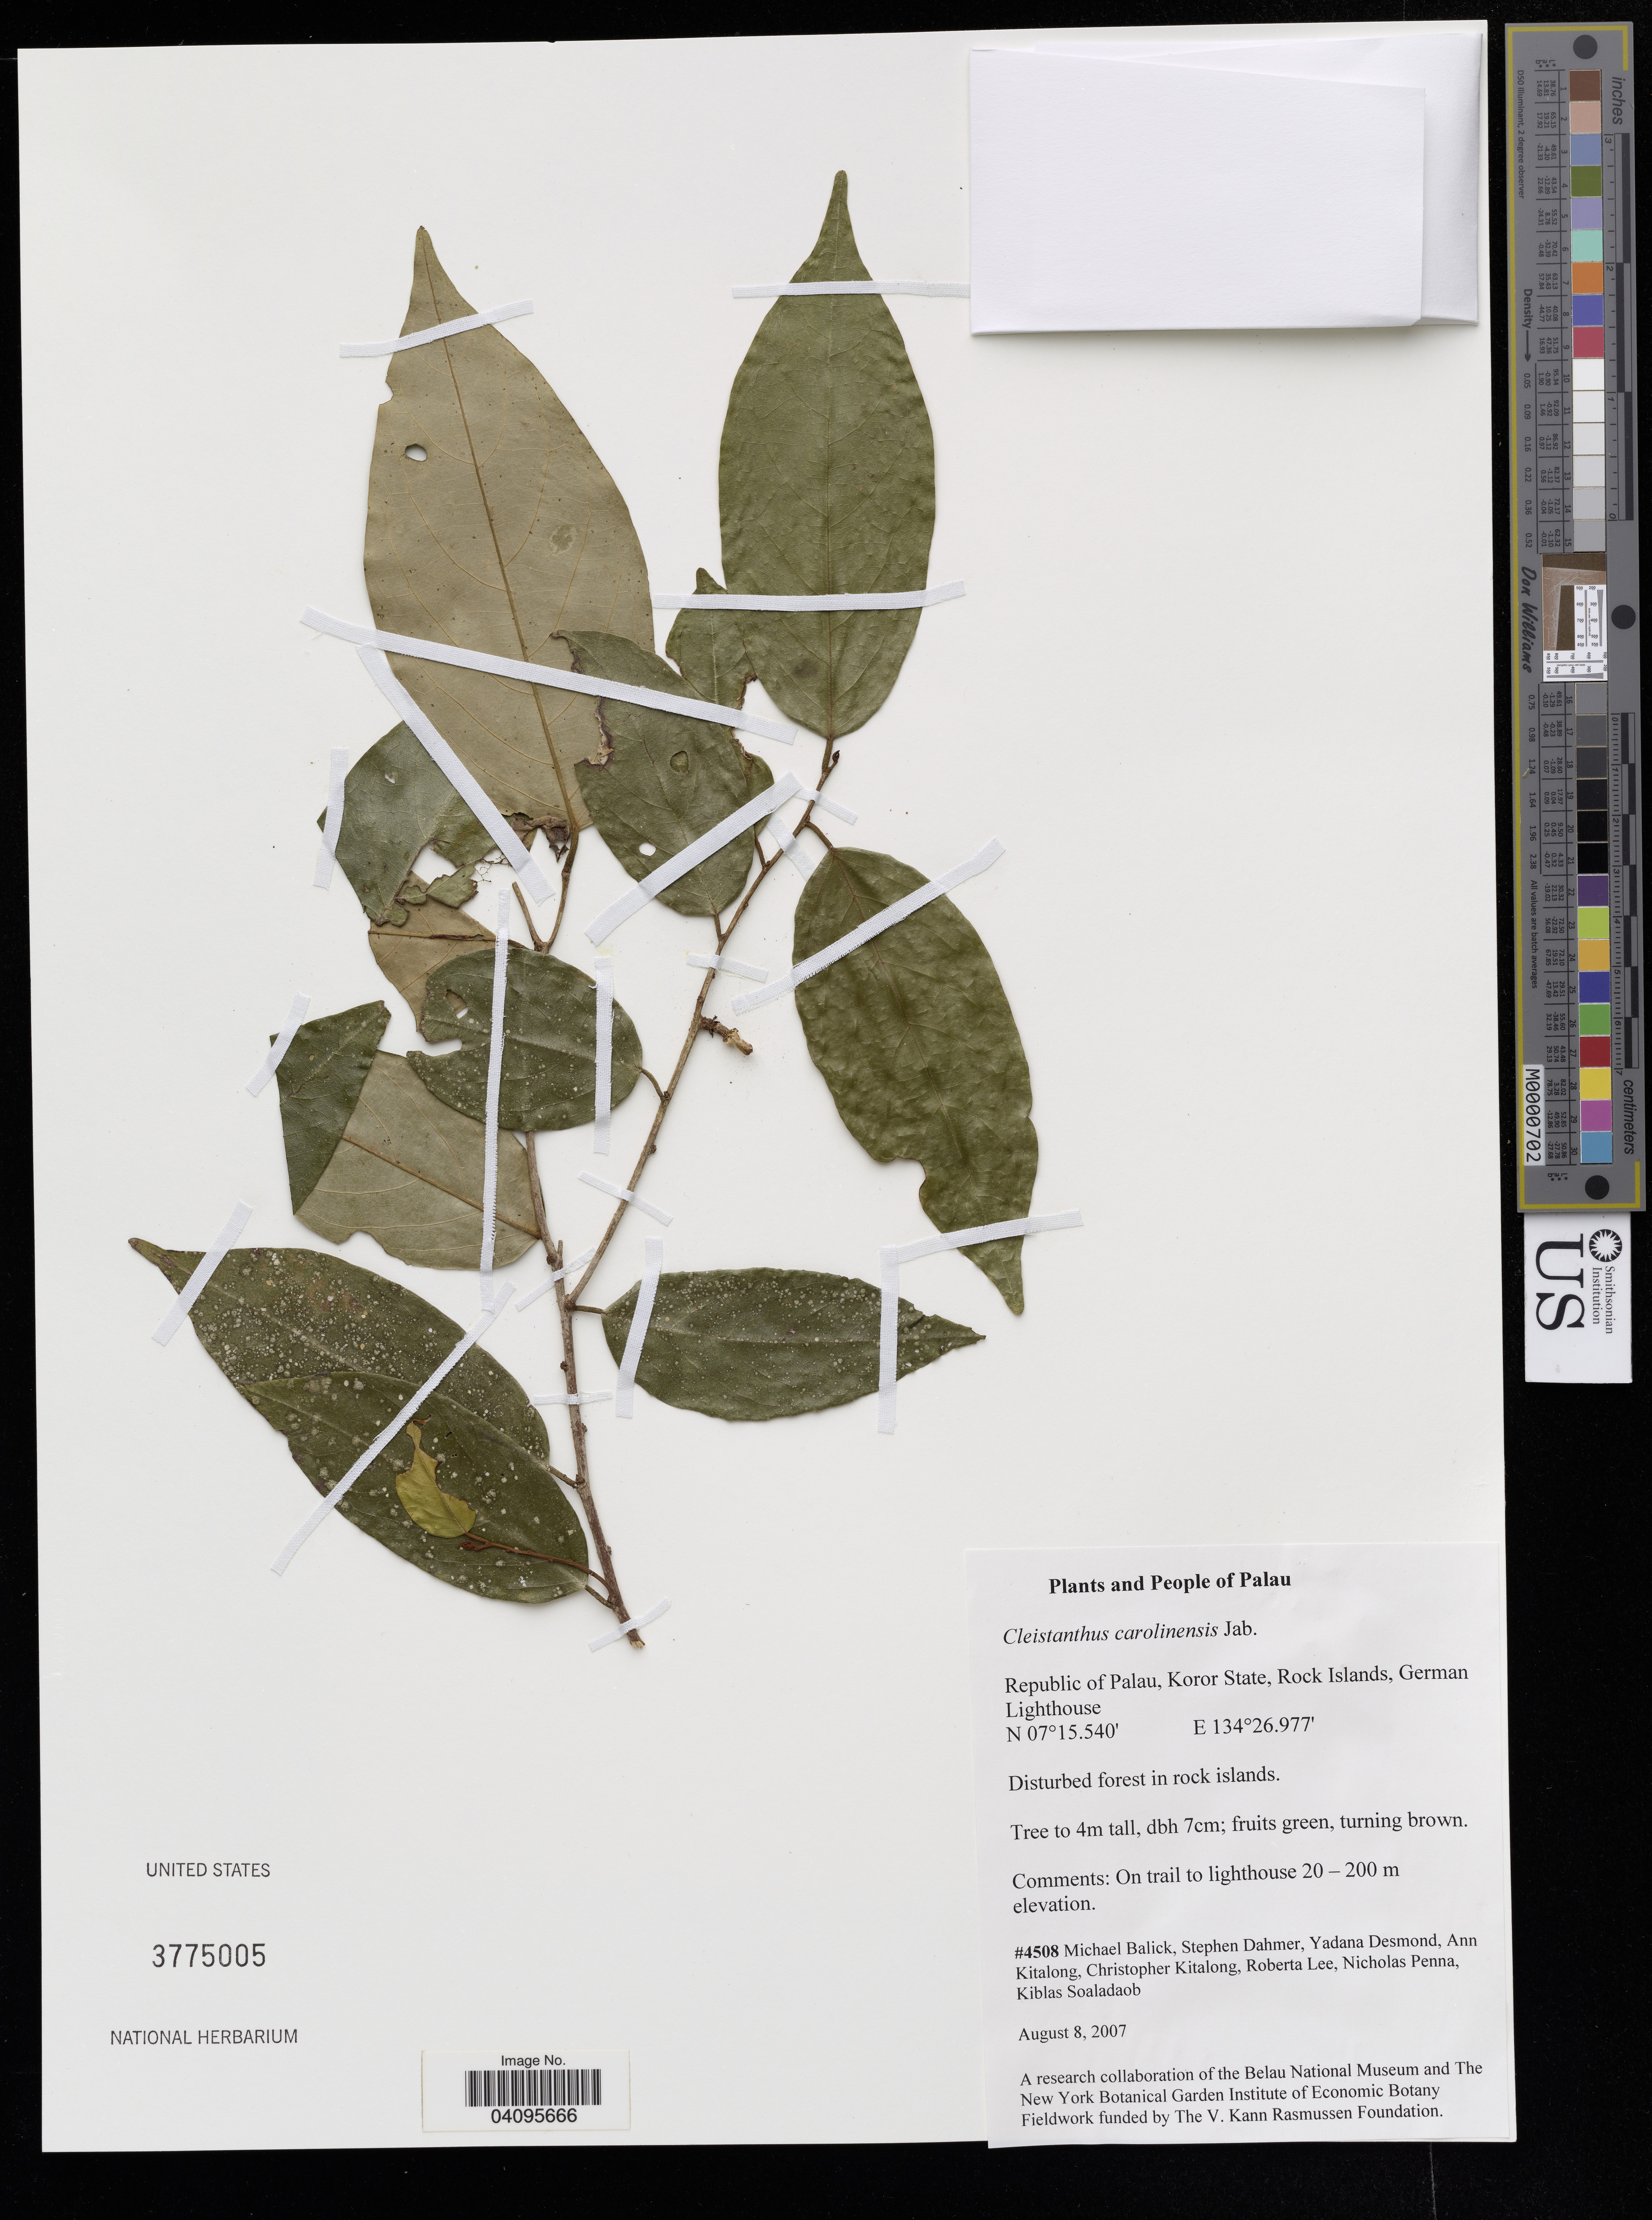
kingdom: Plantae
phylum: Tracheophyta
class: Magnoliopsida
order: Malpighiales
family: Phyllanthaceae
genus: Cleistanthus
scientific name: Cleistanthus carolinensis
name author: Jabl.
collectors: M. J. Balick, S. Dahmer, Y. Desmond & A. Kitalong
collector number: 4508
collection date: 2007-08-08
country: Palau (Belau Islands)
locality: Republic of Palau, Koror State, Rock Islands, German Lighthouse. Disturbed forest in rock islands. On trail to lighthouse.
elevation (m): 20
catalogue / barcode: US 3775005